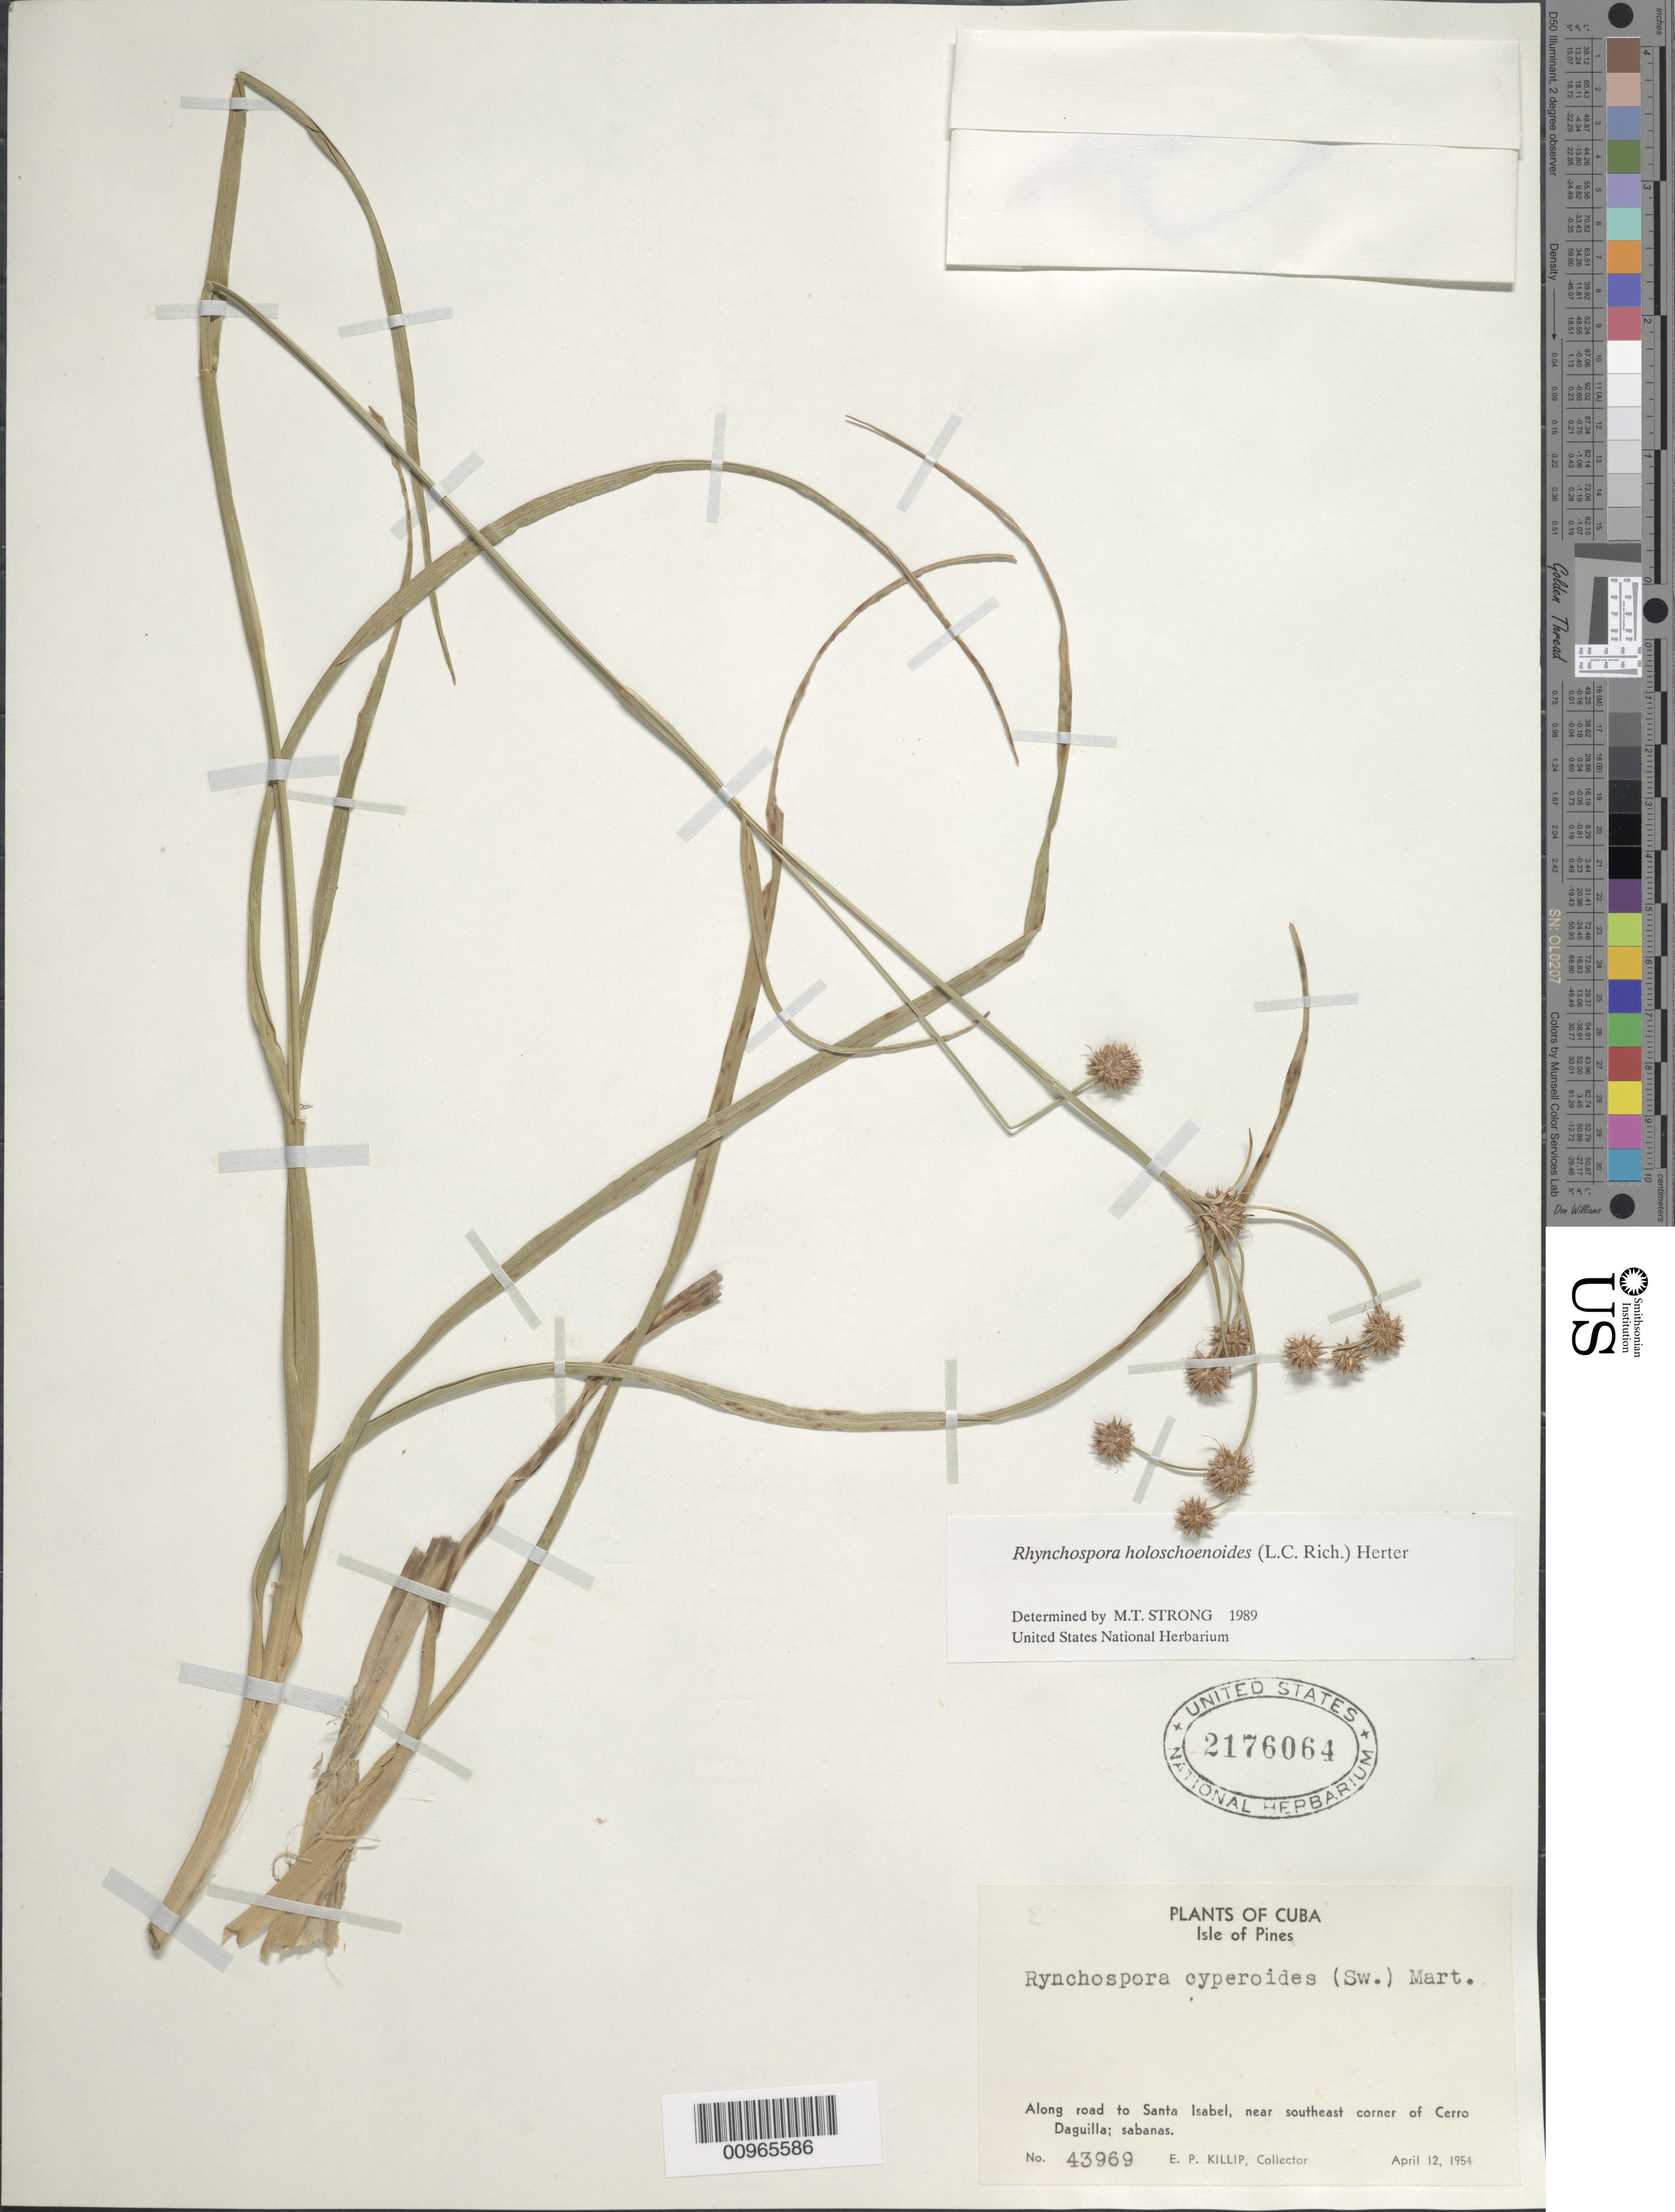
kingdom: Plantae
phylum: Tracheophyta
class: Liliopsida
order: Poales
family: Cyperaceae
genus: Rhynchospora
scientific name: Rhynchospora holoschoenoides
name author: (Rich.) Herter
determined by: Strong, M. T., (US), Smithsonian Institution - National Museum of Natural History (UNITED STATES)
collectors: E. P. Killip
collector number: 43969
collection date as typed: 12 Apr 1954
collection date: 1954-04-12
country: Cuba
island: Isla de la Juventud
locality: Isle of Pines, Along road to Santa Isabel, near southeast corner of Cerro Daguilla, sabanas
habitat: Sabanas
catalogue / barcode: US 2176064